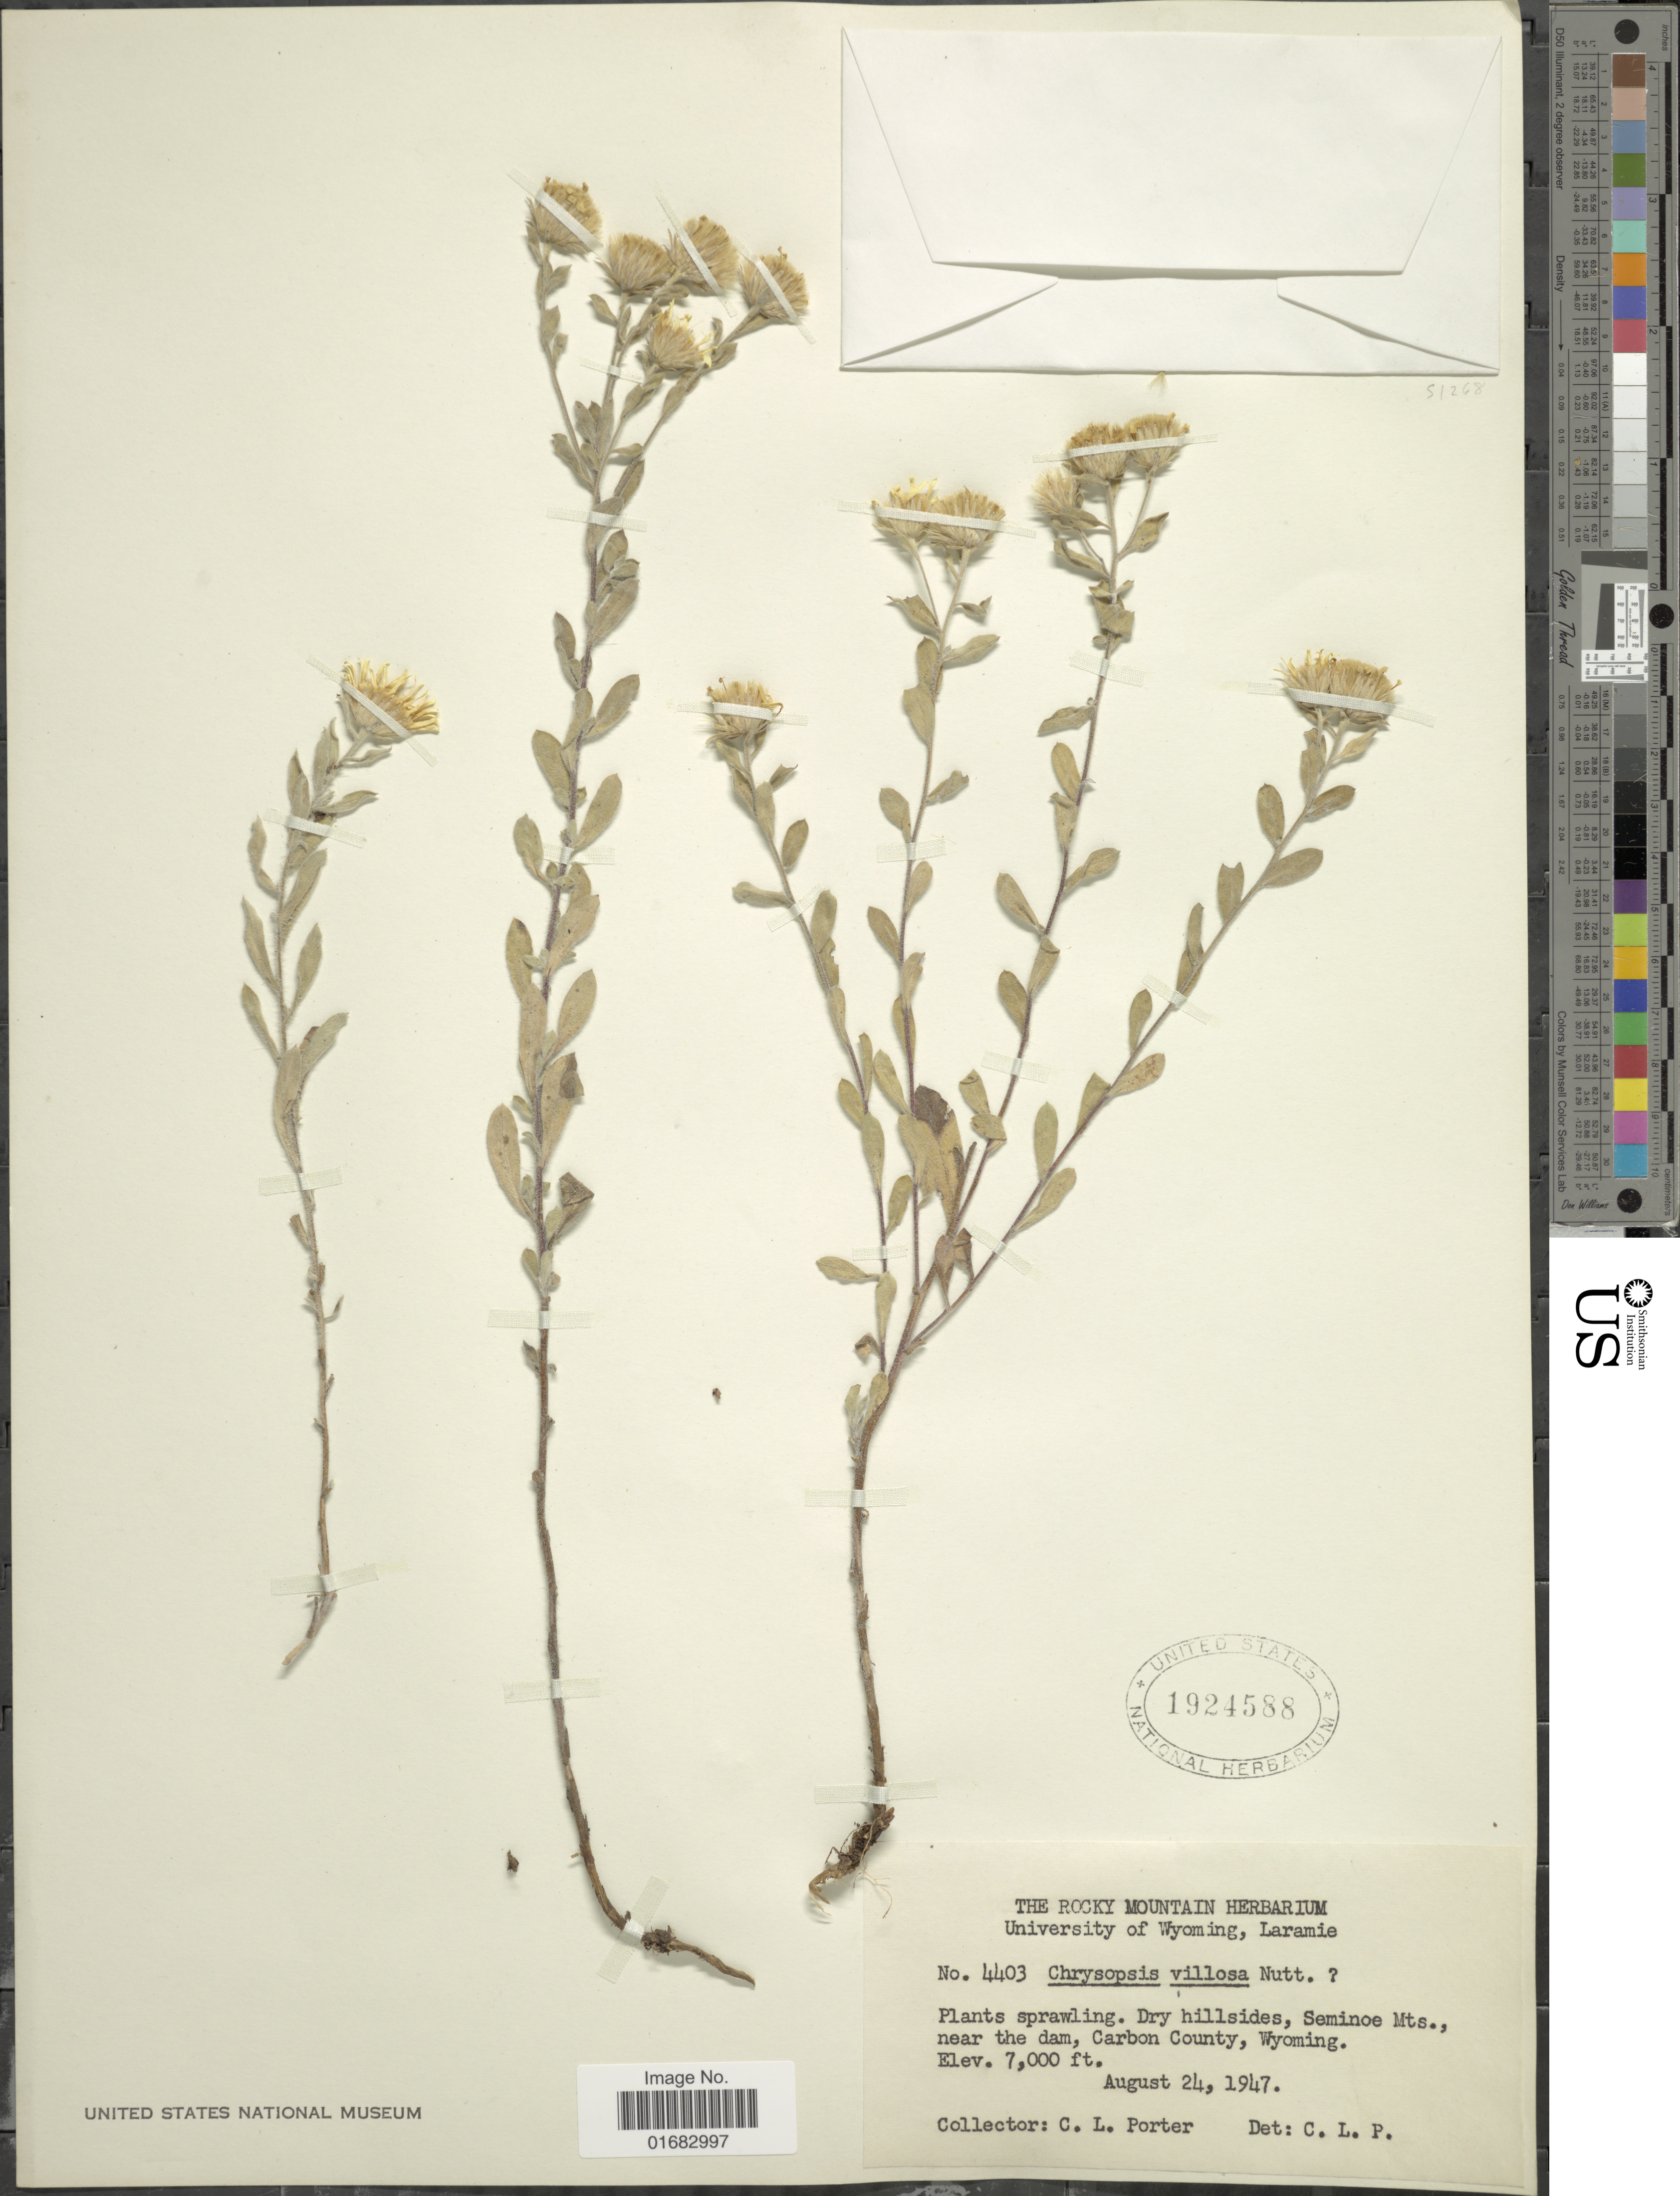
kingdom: Plantae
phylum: Tracheophyta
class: Magnoliopsida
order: Asterales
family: Asteraceae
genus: Heterotheca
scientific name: Heterotheca villosa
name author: (Pursh) Shinners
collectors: C. L. Porter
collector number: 4403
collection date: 1947-08-24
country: United States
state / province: Wyoming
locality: Dry hillsides, Seminoe Mts., near the dam, Carbon County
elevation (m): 2134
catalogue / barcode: US 1924588